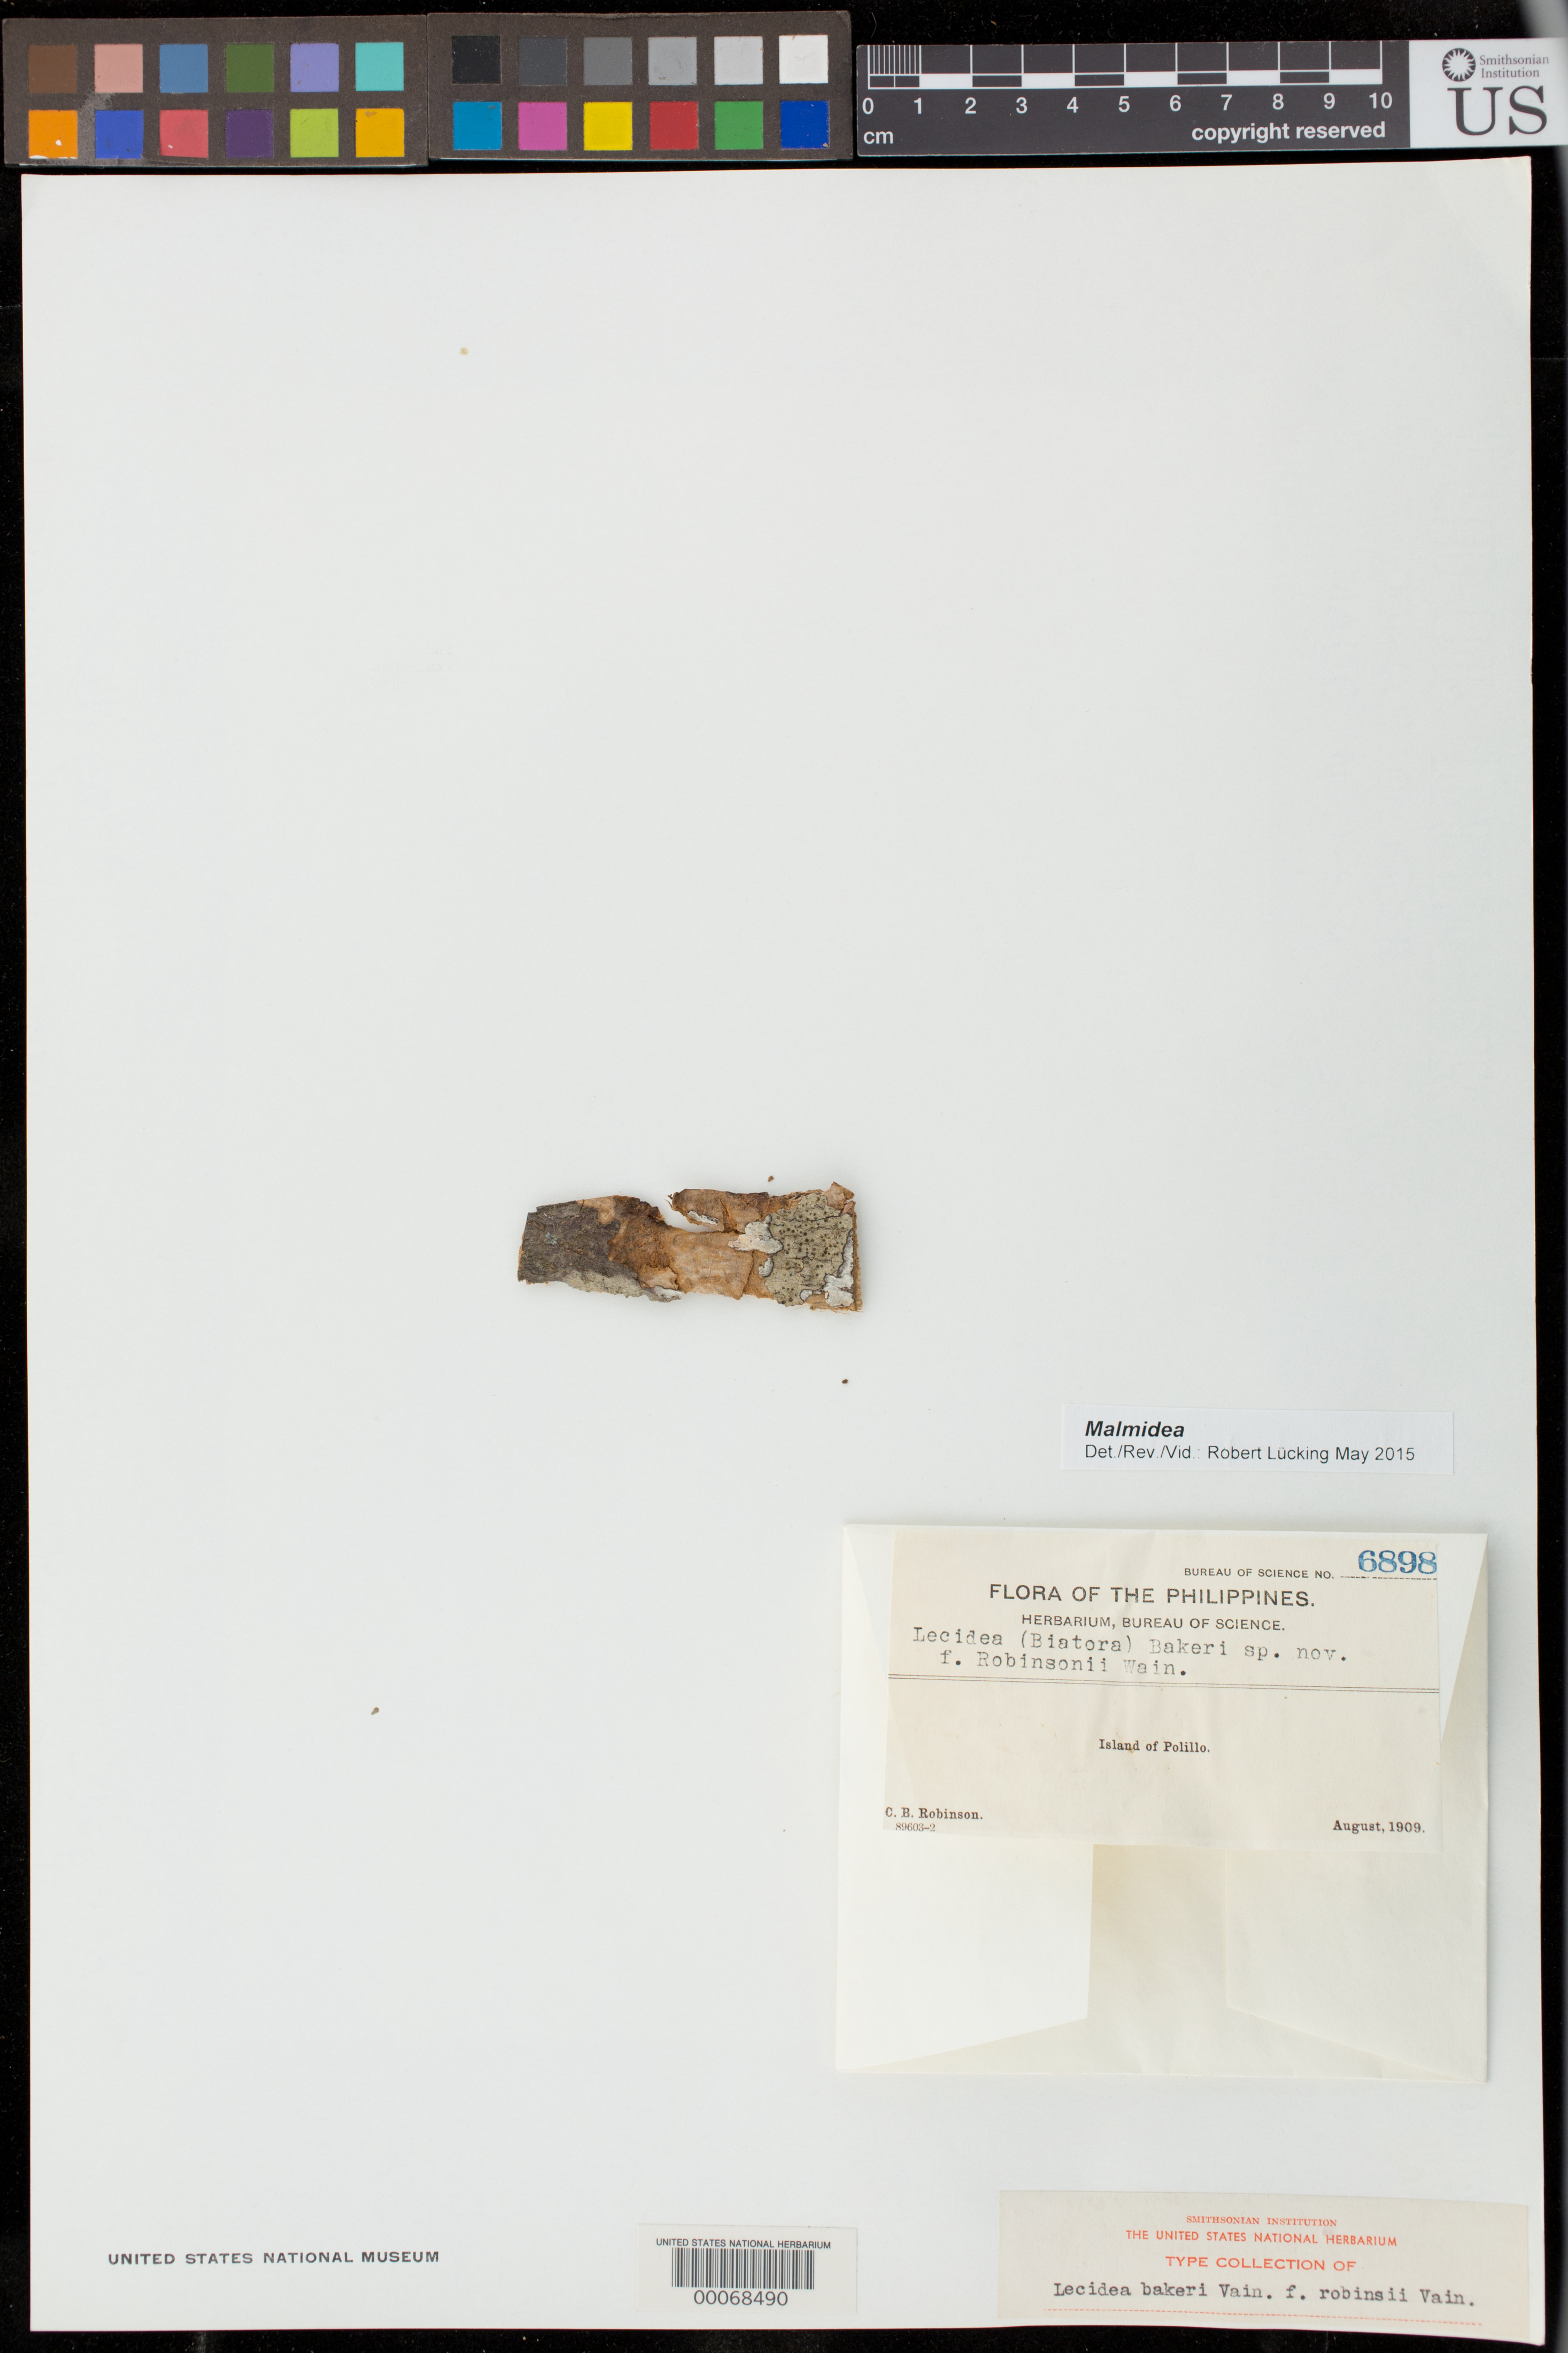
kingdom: Fungi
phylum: Ascomycota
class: Lecanoromycetes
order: Lecideales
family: Lecideaceae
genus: Lecidea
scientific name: Lecidea bakeri f. robinsonii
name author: Vain.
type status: Isotype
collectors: C. Robinson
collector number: Bur. Sci. 6898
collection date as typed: Aug 1909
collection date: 1909-08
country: Philippines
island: Polillo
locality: Island of Polillo